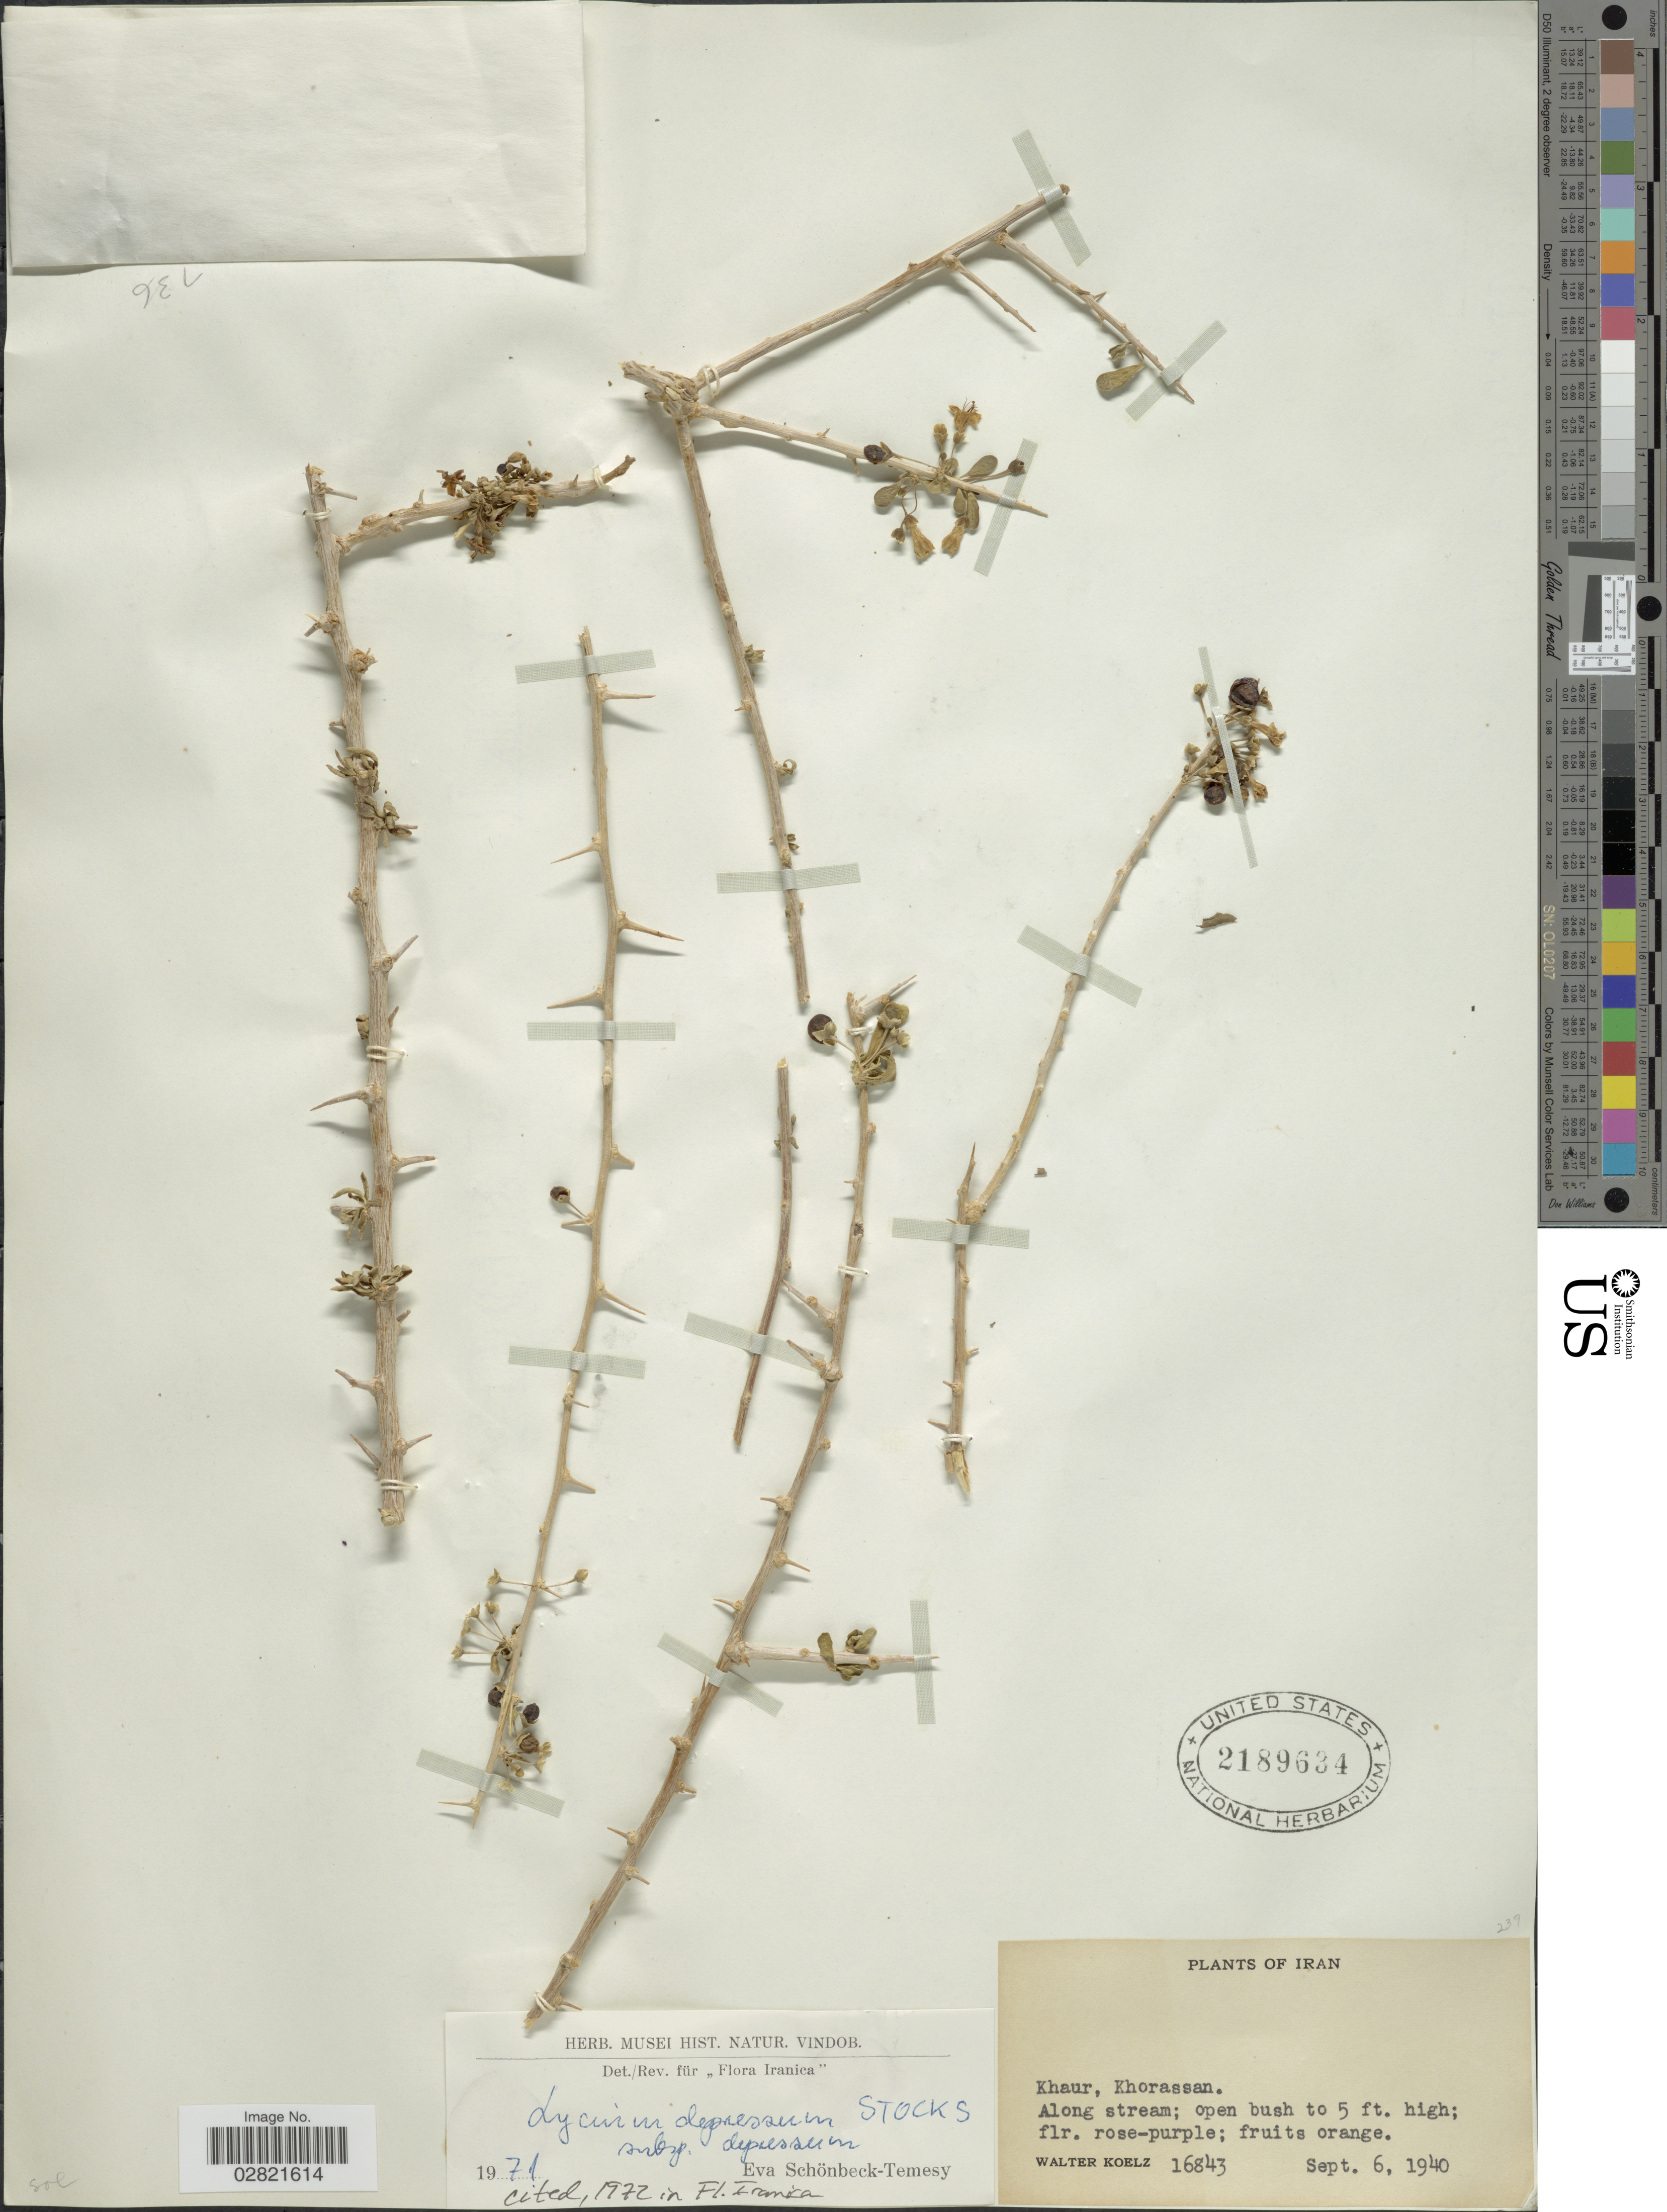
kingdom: Plantae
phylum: Tracheophyta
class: Magnoliopsida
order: Solanales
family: Solanaceae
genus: Lycium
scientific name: Lycium depressum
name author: Stocks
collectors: W. N. Koelz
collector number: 16843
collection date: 1940-09-06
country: Iran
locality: Khaur.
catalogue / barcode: US 2189634